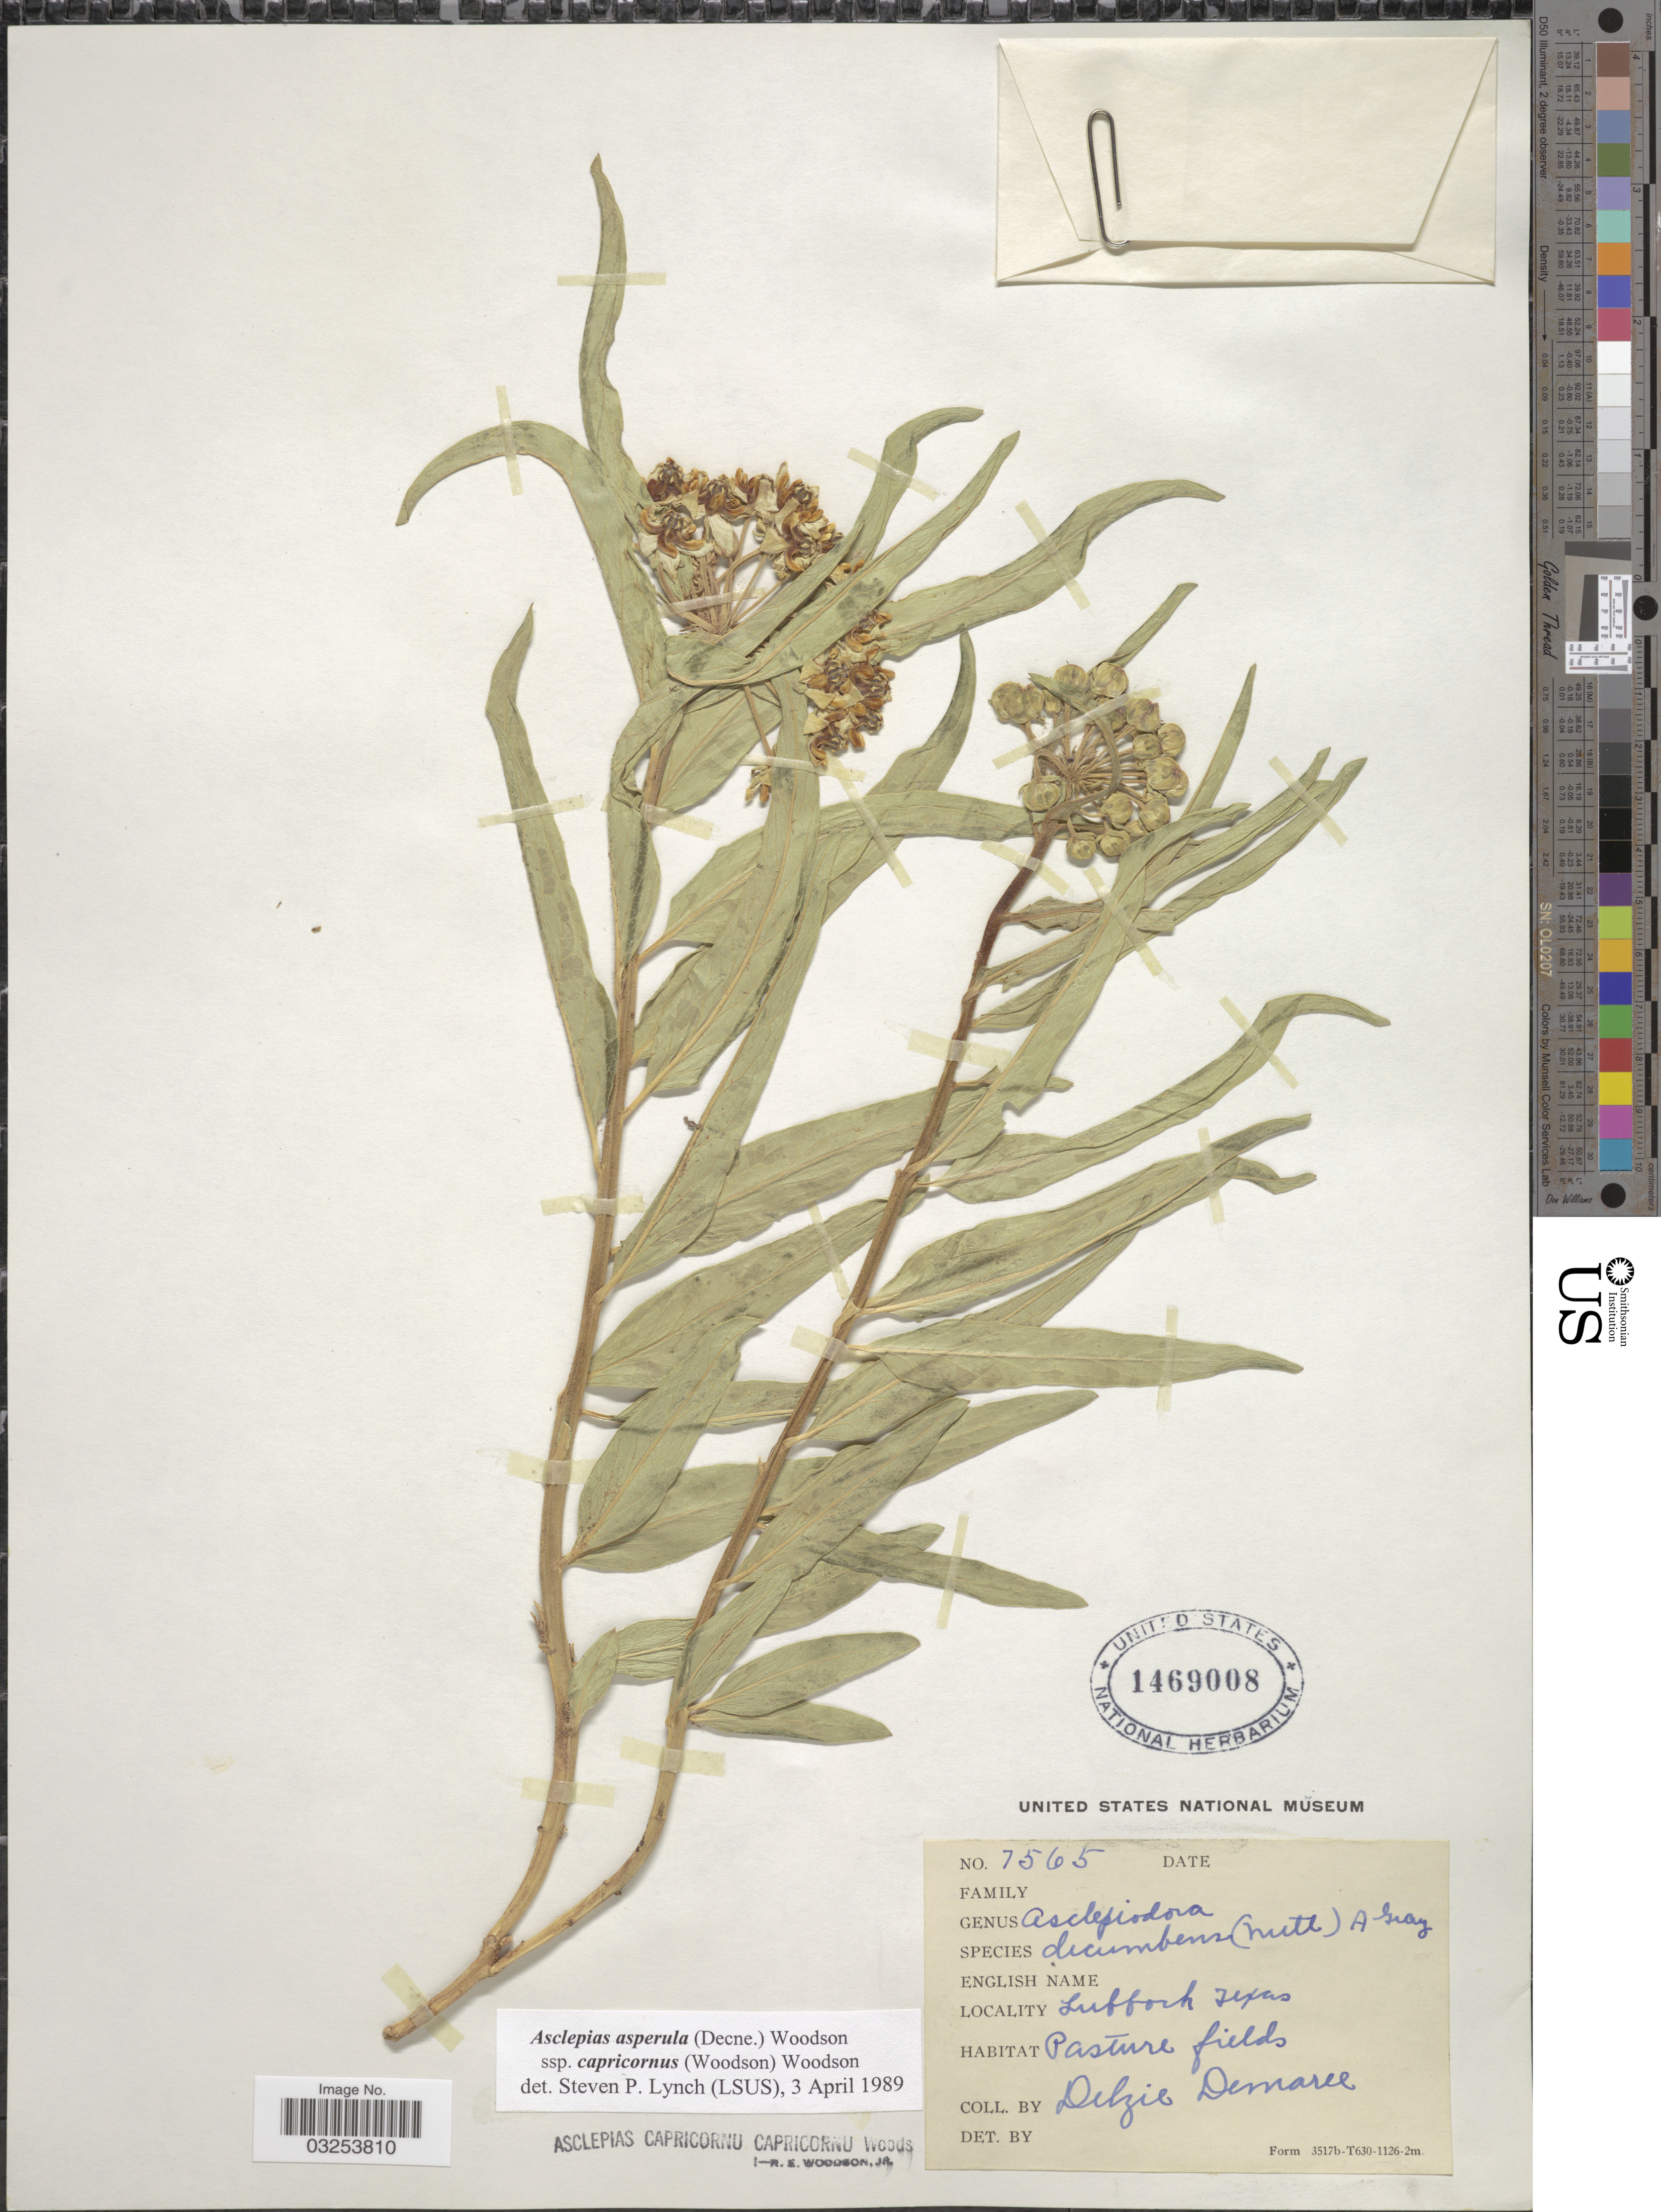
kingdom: Plantae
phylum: Tracheophyta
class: Magnoliopsida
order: Gentianales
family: Apocynaceae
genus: Asclepias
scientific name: Asclepias asperula subsp. capricornus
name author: Woodson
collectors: D. Demaree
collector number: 7565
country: United States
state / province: Texas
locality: Lubbock.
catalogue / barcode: US 1469008